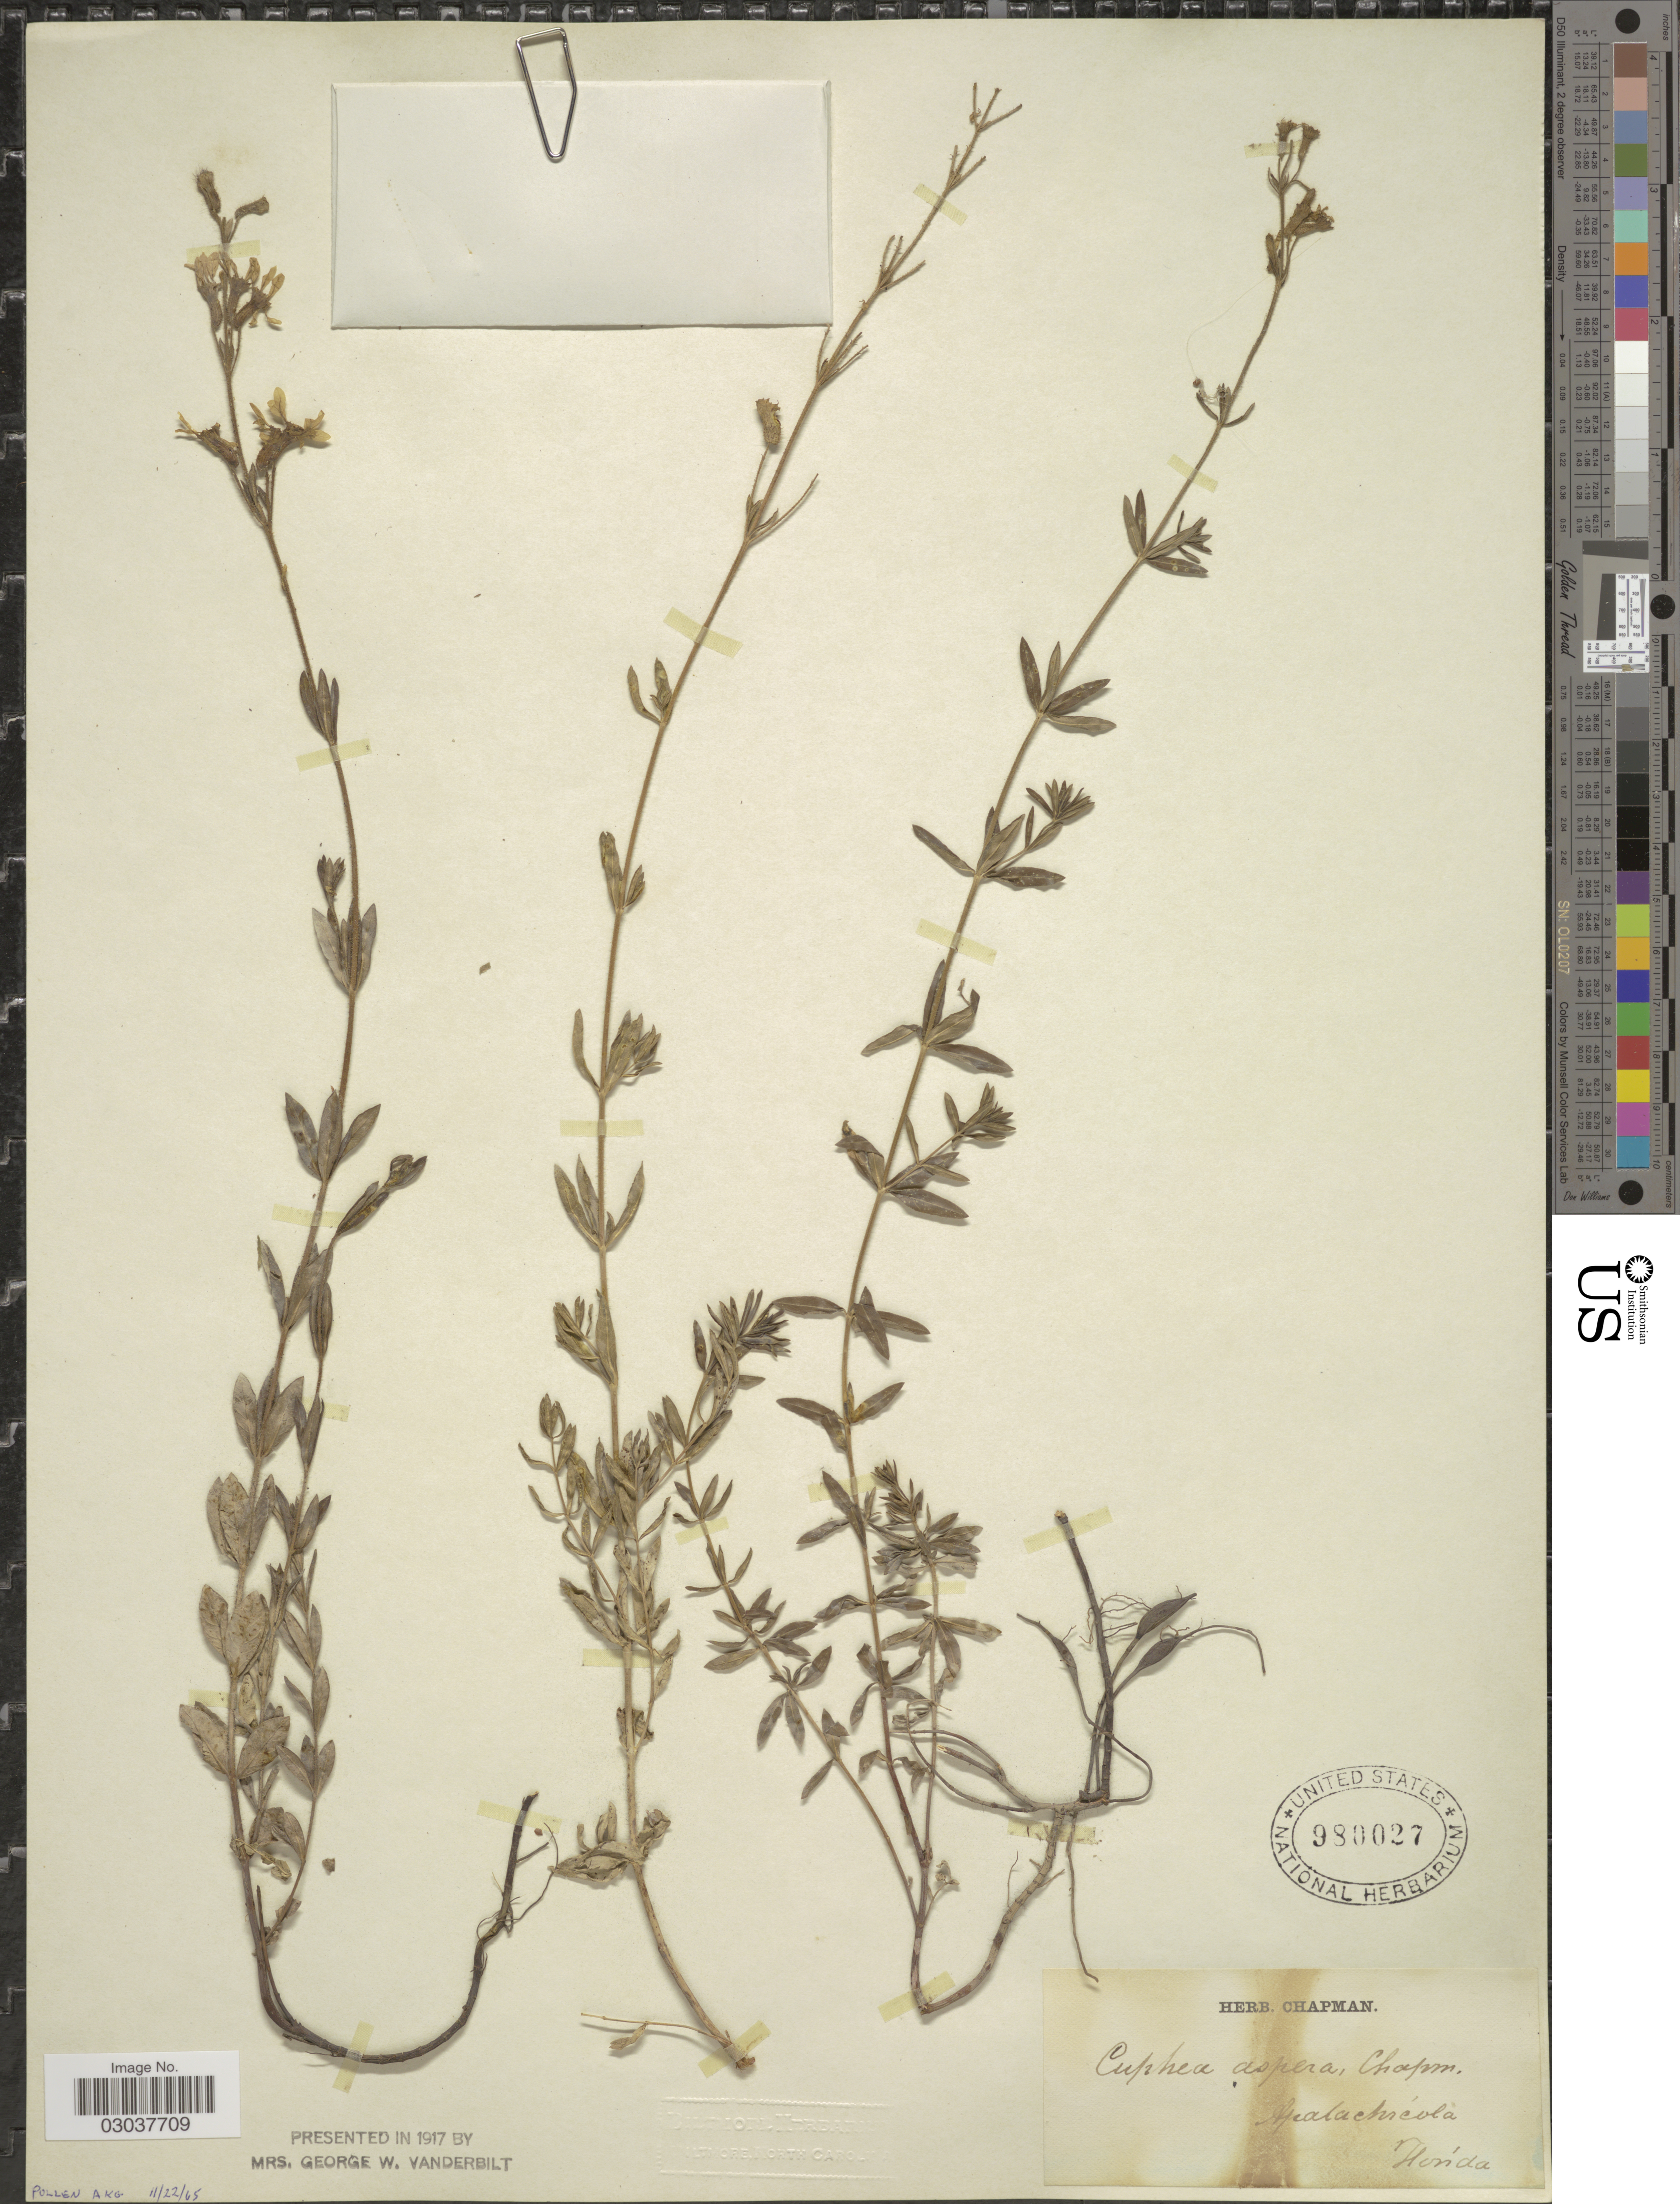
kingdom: Plantae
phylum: Tracheophyta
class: Magnoliopsida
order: Myrtales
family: Lythraceae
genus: Cuphea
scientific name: Cuphea aspera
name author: Chapm.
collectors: ex herb. Chapman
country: United States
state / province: Florida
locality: Apalachicola.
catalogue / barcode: US 980027